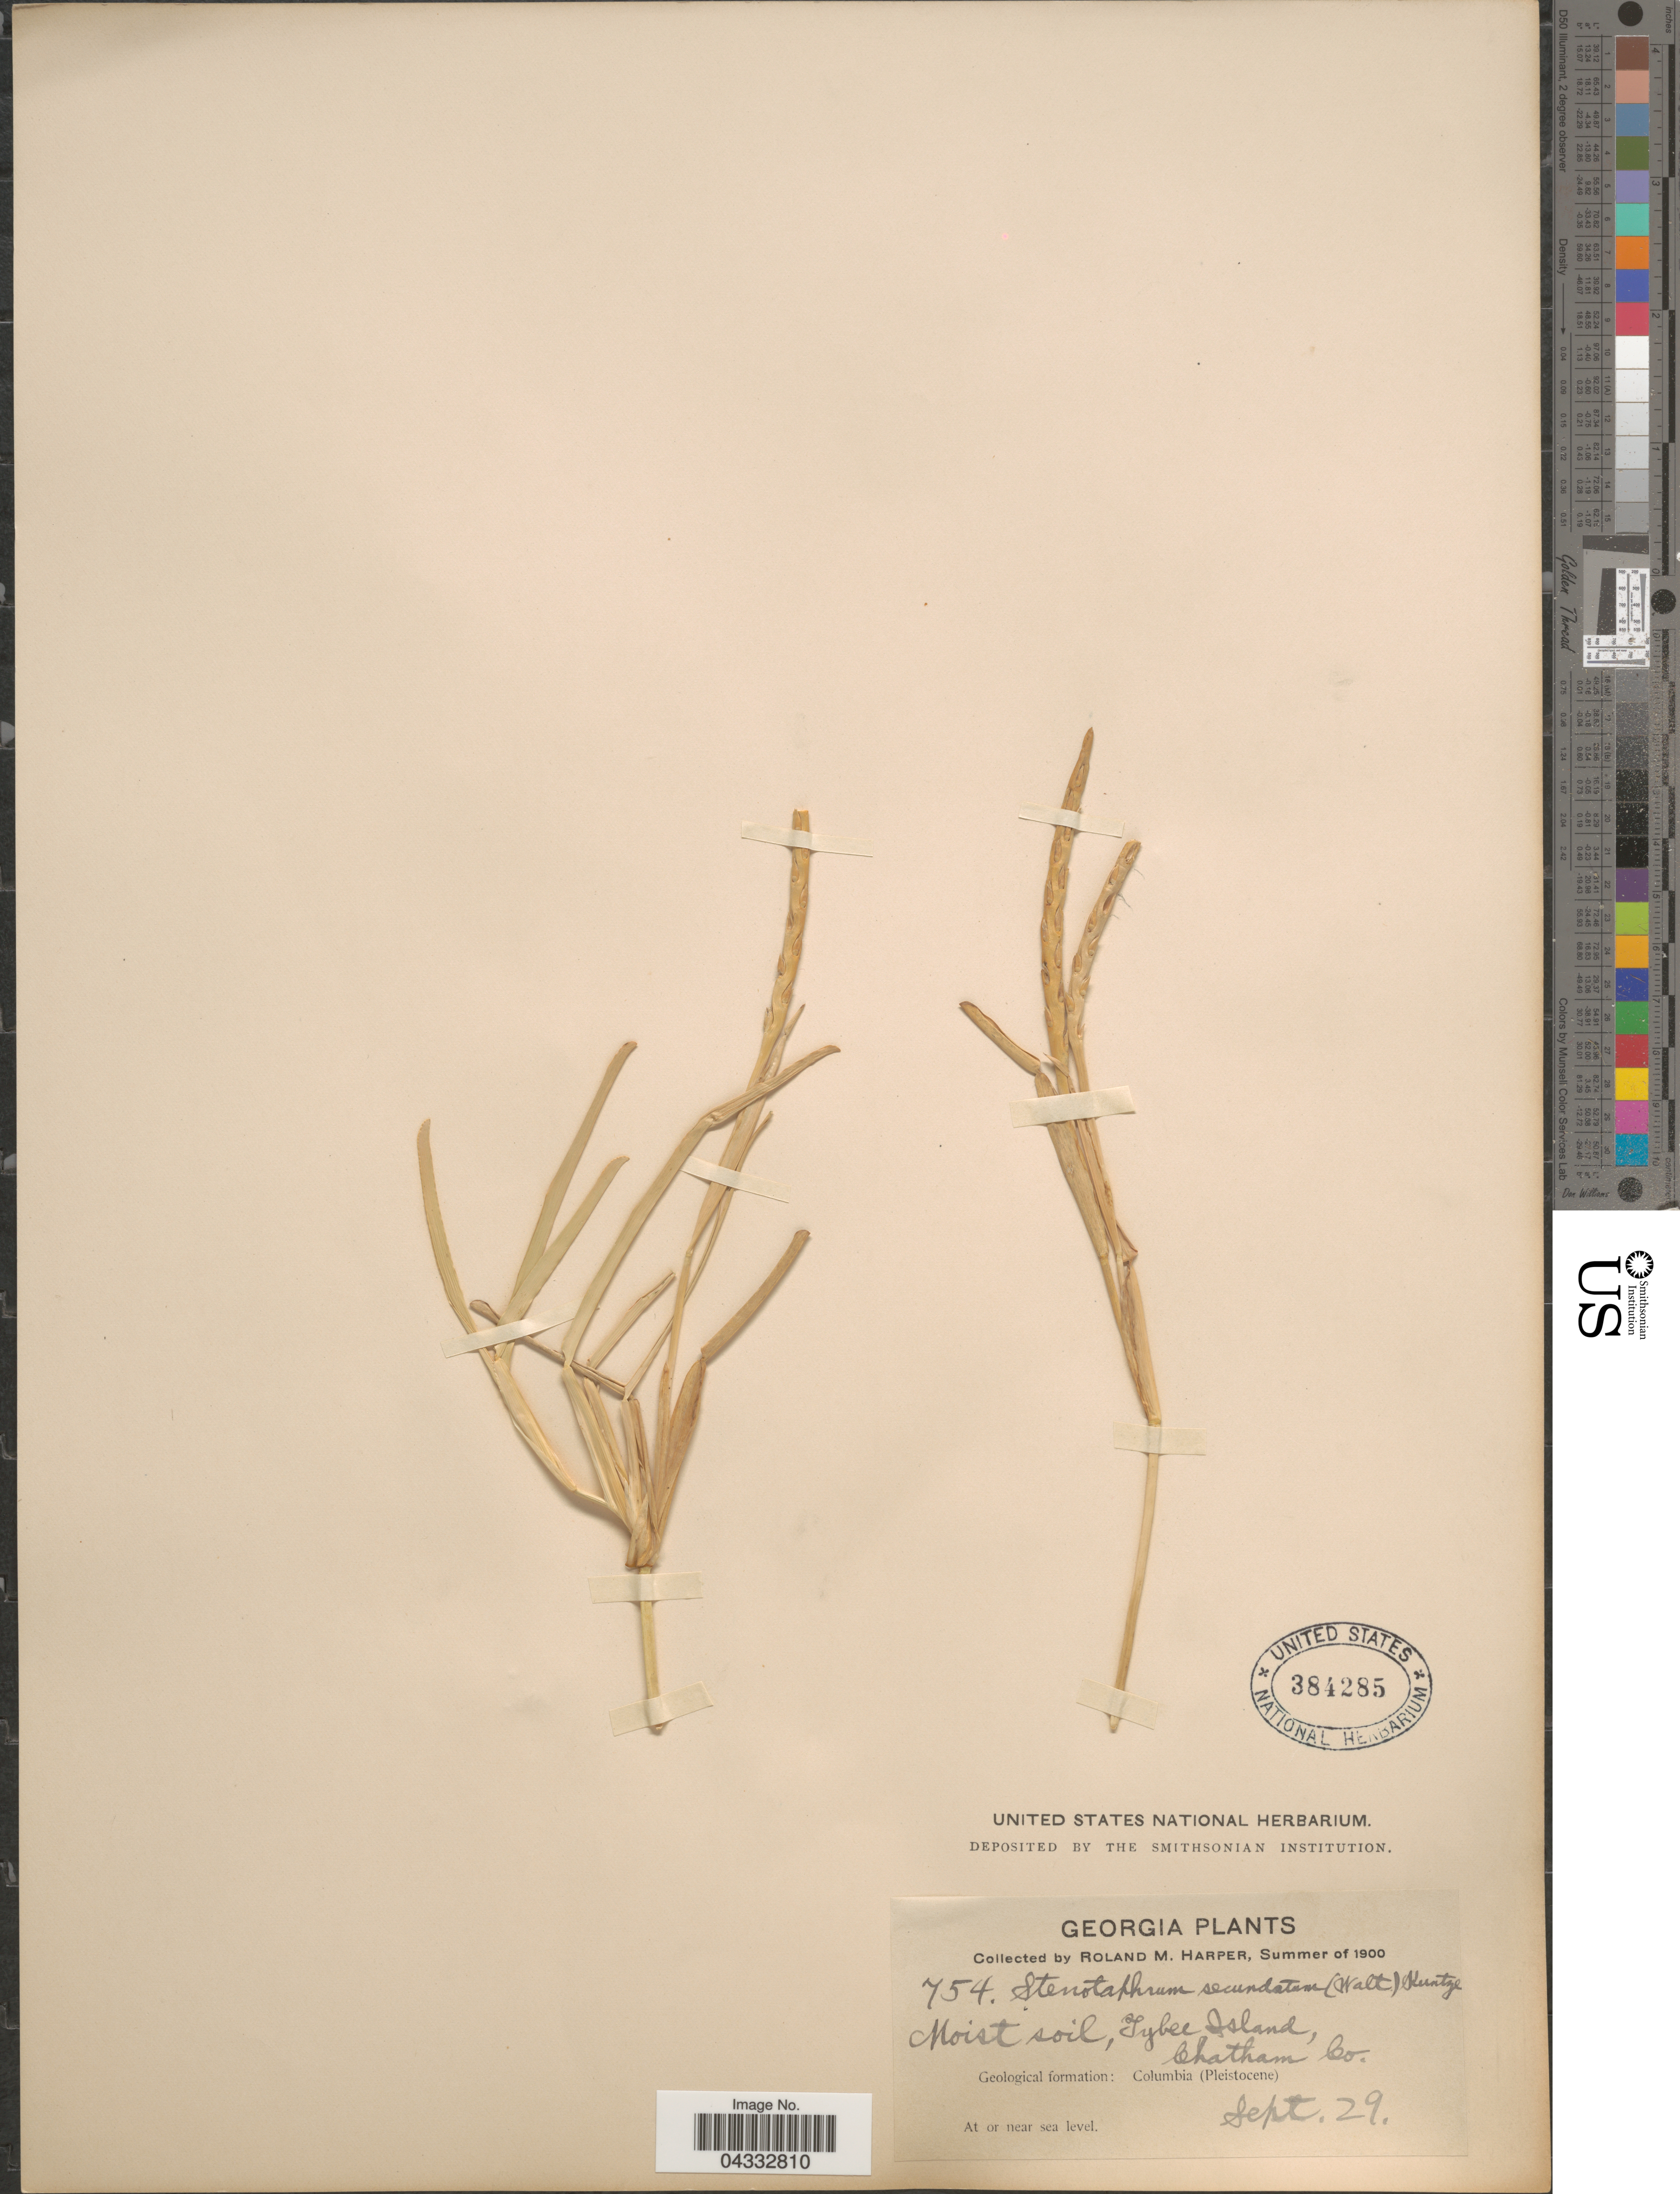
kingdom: Plantae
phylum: Tracheophyta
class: Liliopsida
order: Poales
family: Poaceae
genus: Stenotaphrum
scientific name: Stenotaphrum secundatum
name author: (Walter) Kuntze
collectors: R. M. Harper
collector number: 754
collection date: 1900-09-29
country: United States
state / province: Georgia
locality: Tybee Island, Chatham Co. Geological formation: Columbia (Pleistocene).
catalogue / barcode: US 384285